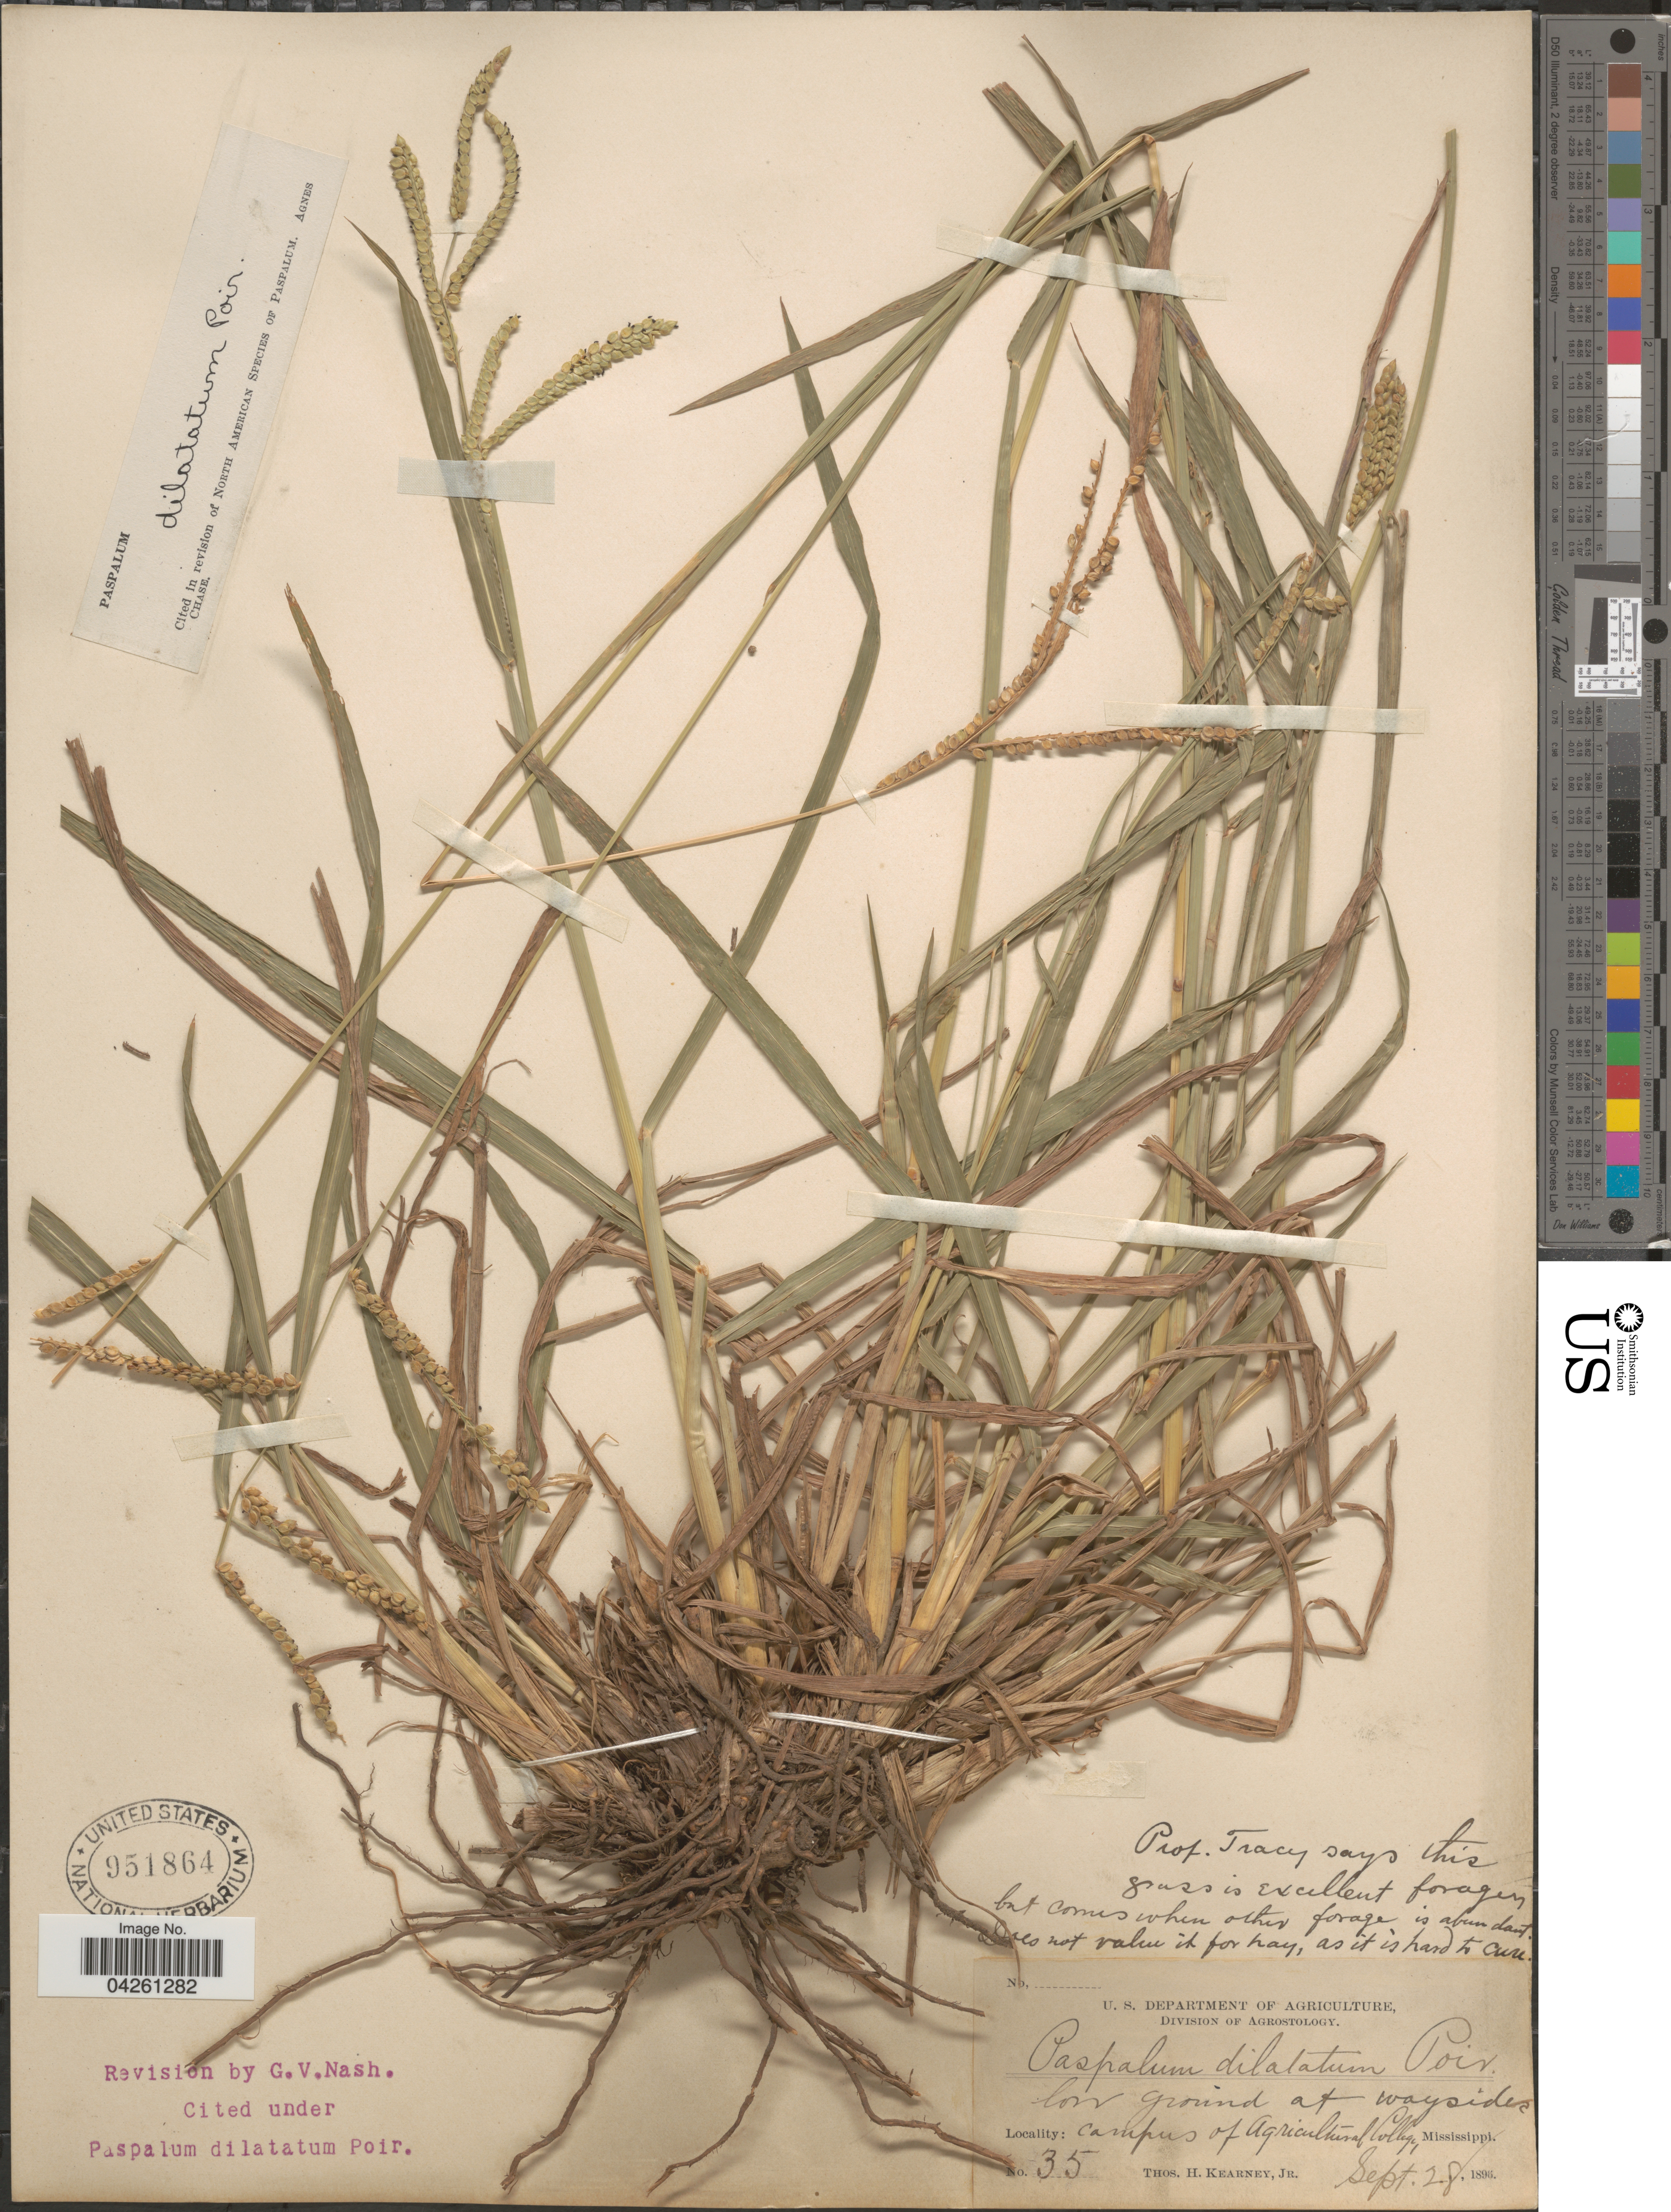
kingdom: Plantae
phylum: Tracheophyta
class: Liliopsida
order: Poales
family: Poaceae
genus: Paspalum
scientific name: Paspalum dilatatum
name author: Poir.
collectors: T. H. Kearney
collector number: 35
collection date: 1896-09-28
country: United States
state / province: Mississippi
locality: Low ground at waysides campus of Agricultural College.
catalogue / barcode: US 951864